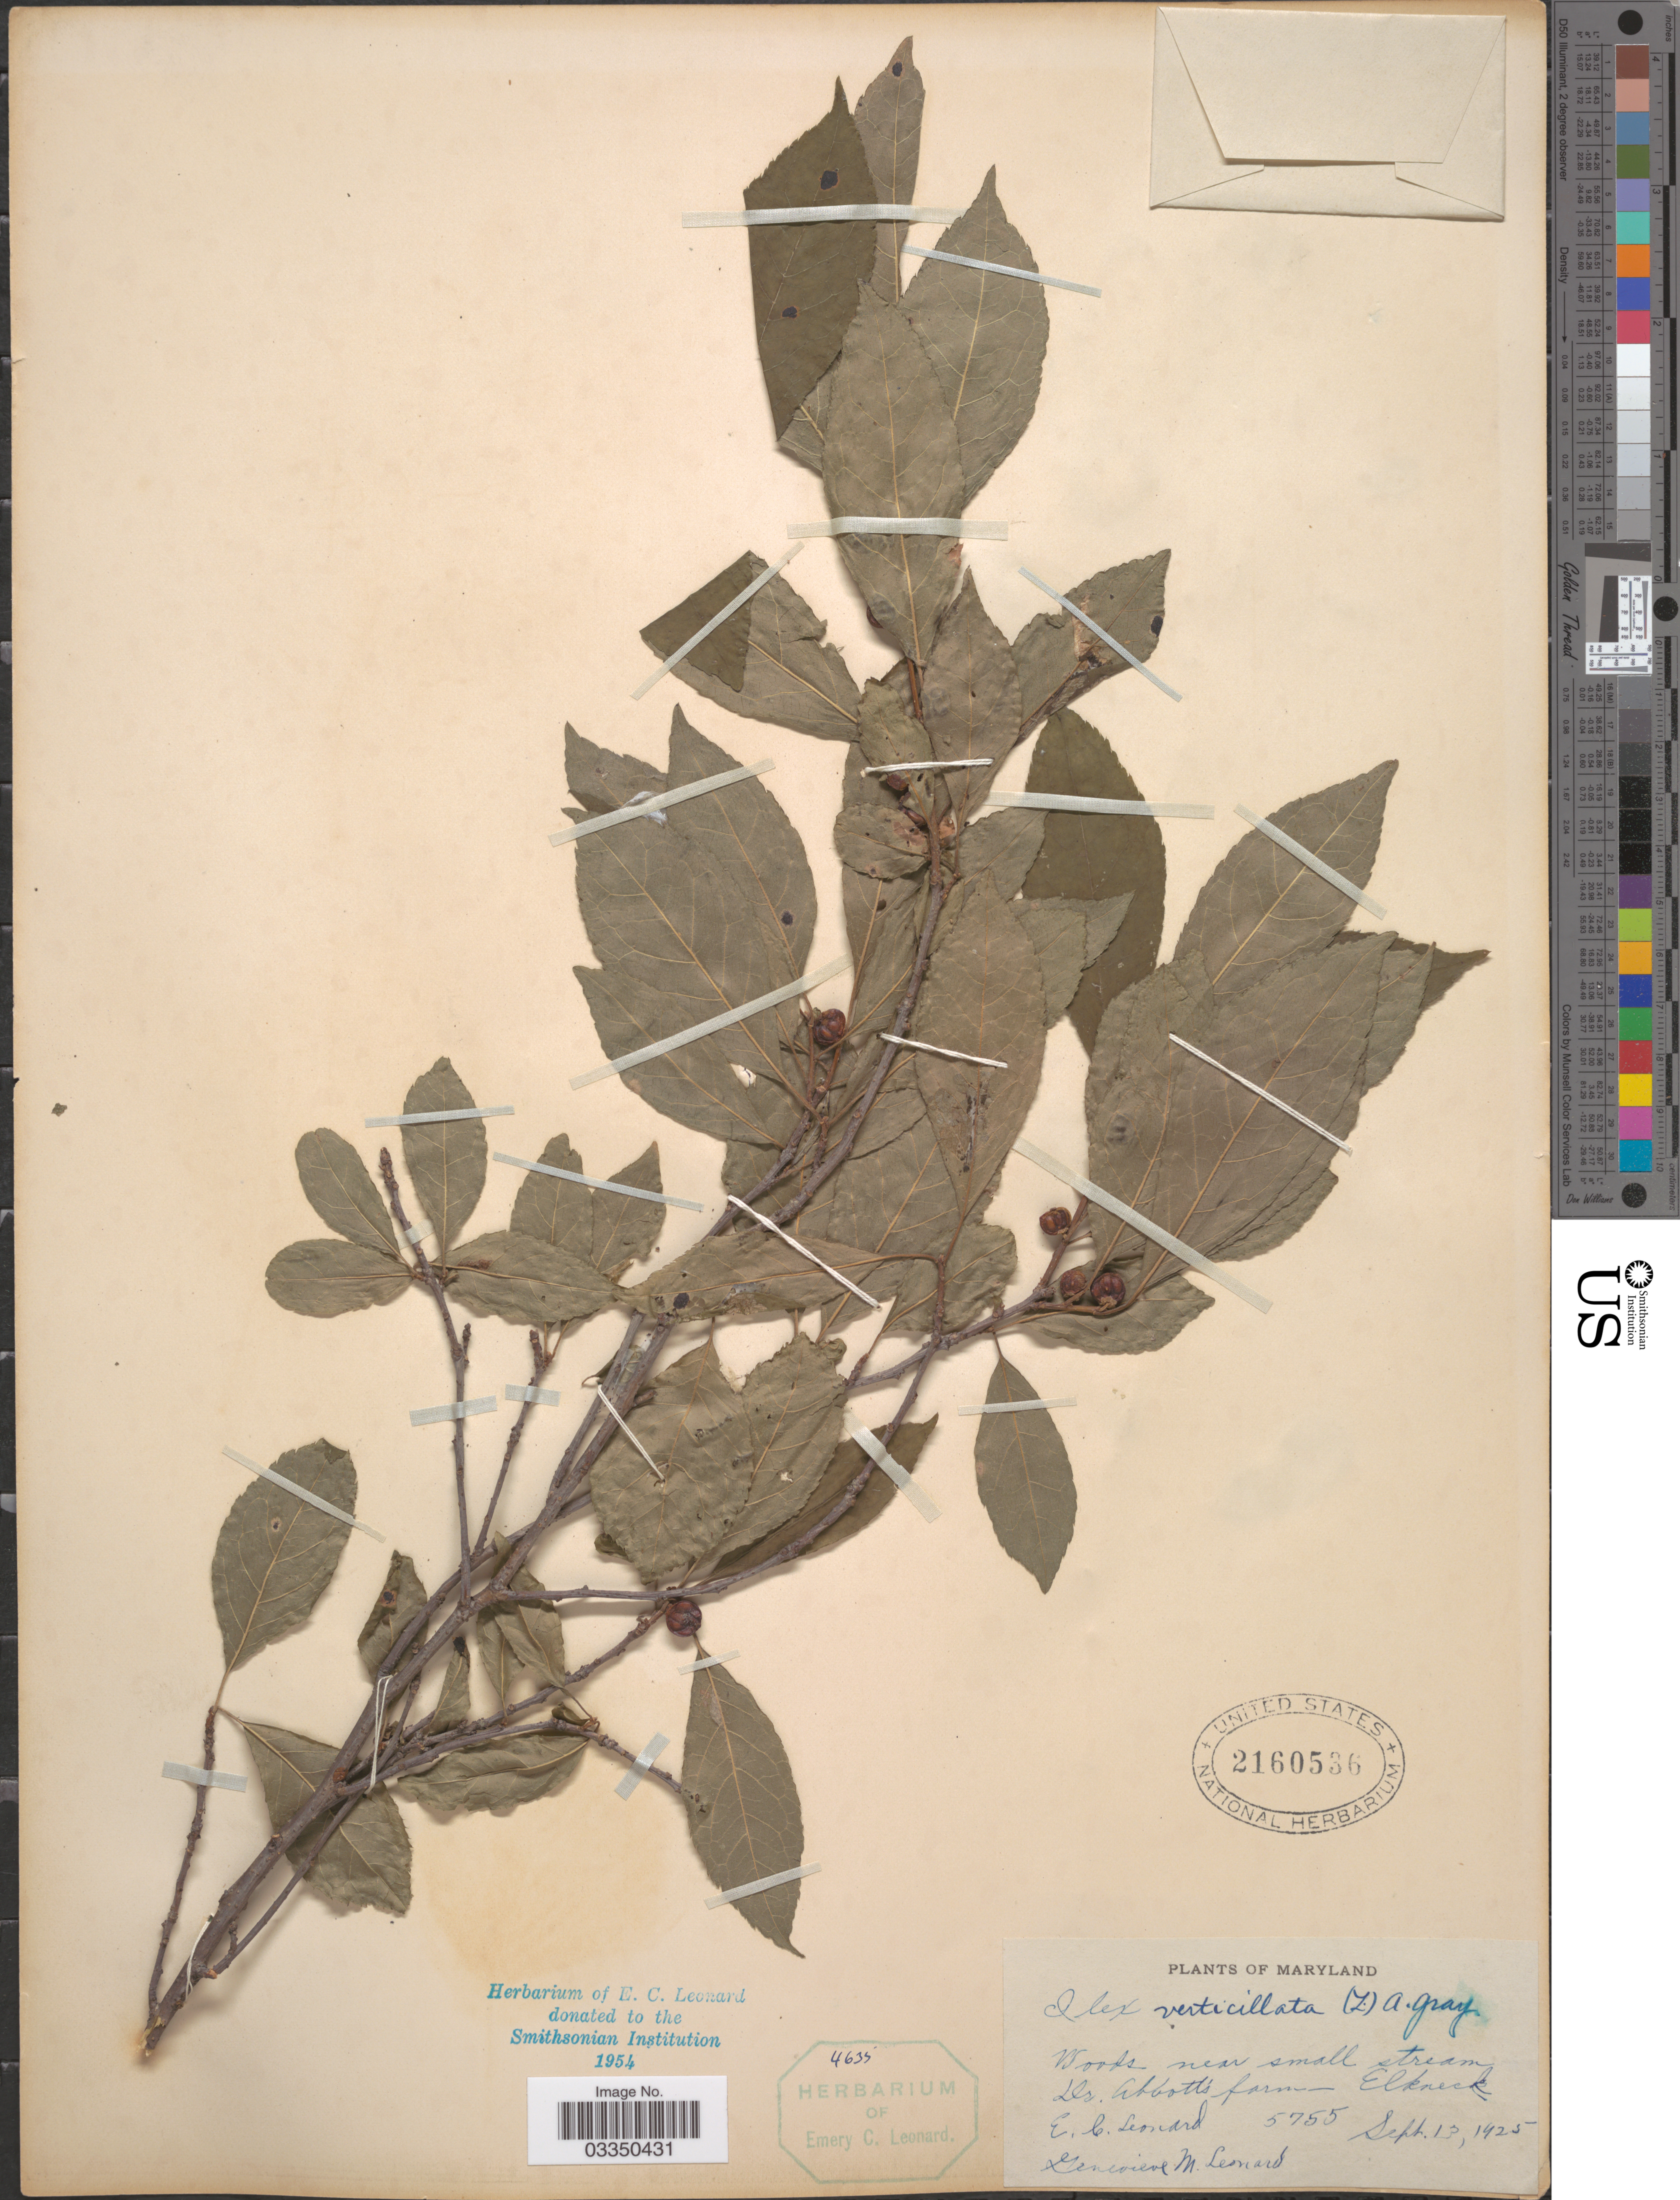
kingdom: Plantae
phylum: Tracheophyta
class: Magnoliopsida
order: Aquifoliales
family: Aquifoliaceae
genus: Ilex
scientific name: Ilex verticillata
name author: (L.) A. Gray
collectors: E. C. Leonard & G. M. Leonard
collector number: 5755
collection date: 1925-09-13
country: United States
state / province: Maryland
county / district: Cecil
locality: Dr. Abbott's farm Elkneck.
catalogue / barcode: US 2160536